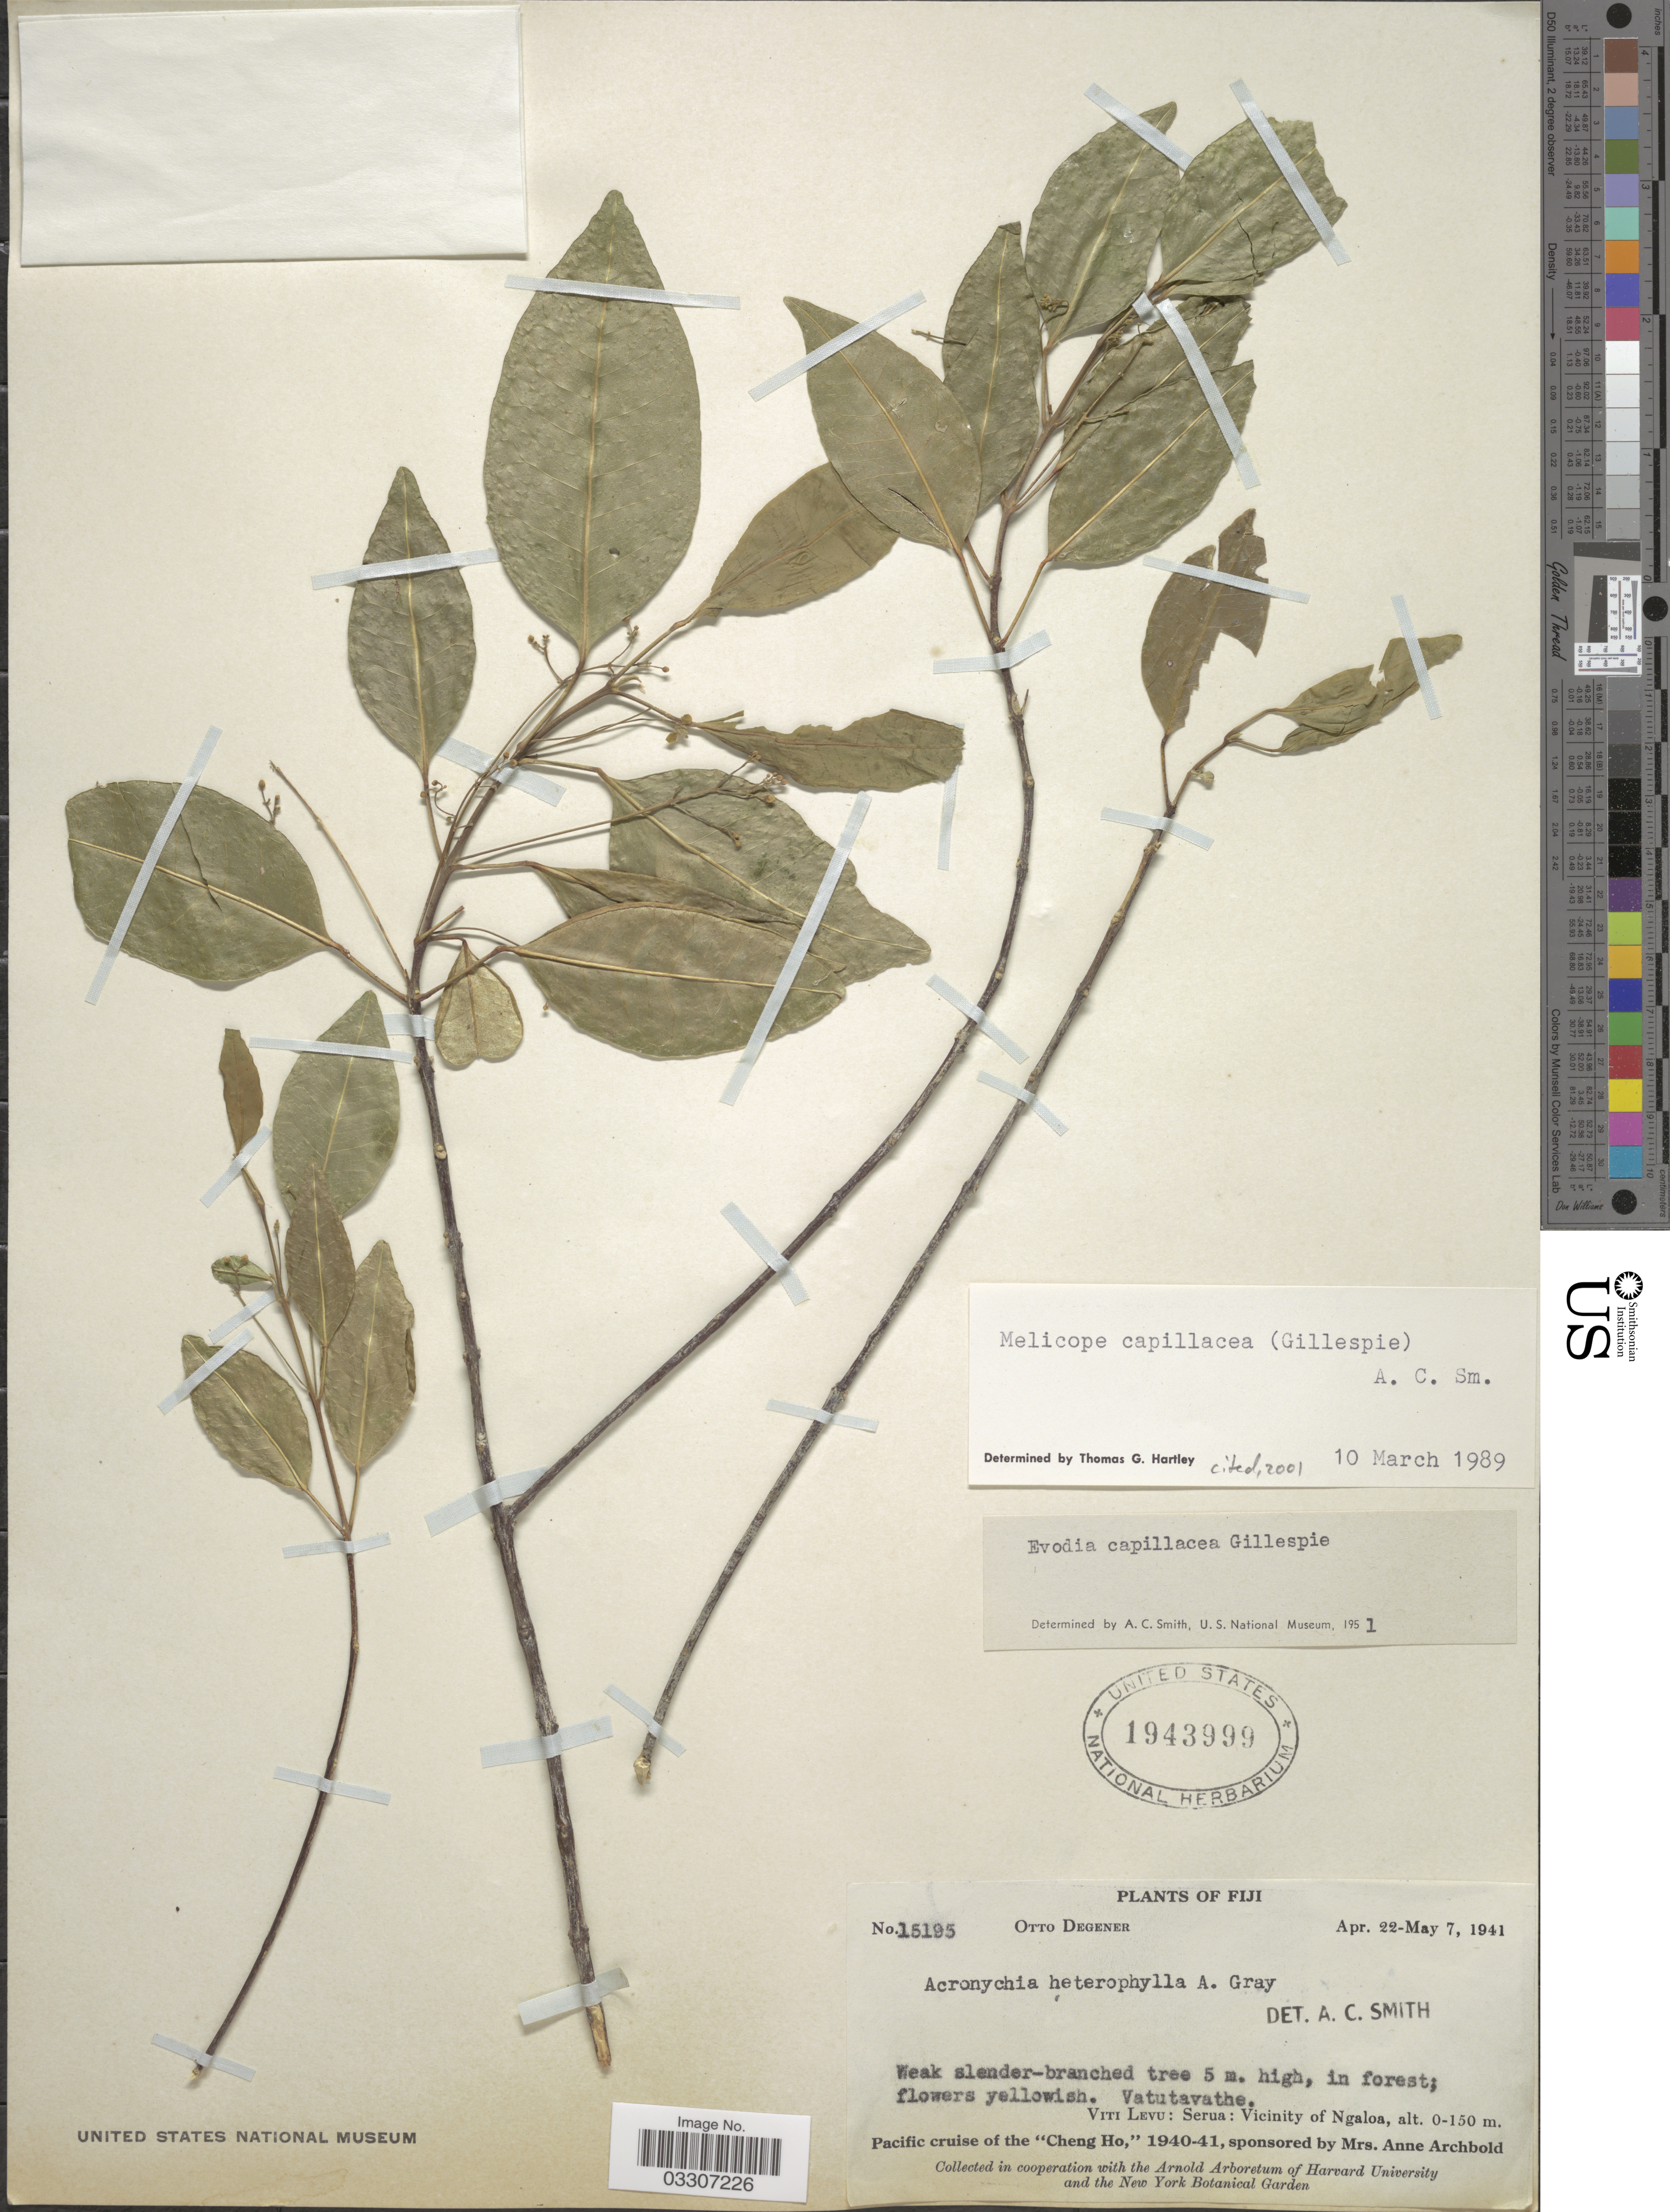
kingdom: Plantae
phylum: Tracheophyta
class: Magnoliopsida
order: Sapindales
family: Rutaceae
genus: Melicope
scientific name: Melicope capillacea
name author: (Gillespie) A.C. Sm.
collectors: O. Degener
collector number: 15195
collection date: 1941-04-22/1941-05-07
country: Fiji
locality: Vatutavathe. Viti Levu: Serua: Vicinity of Ngaloa.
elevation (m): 0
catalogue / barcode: US 1943999